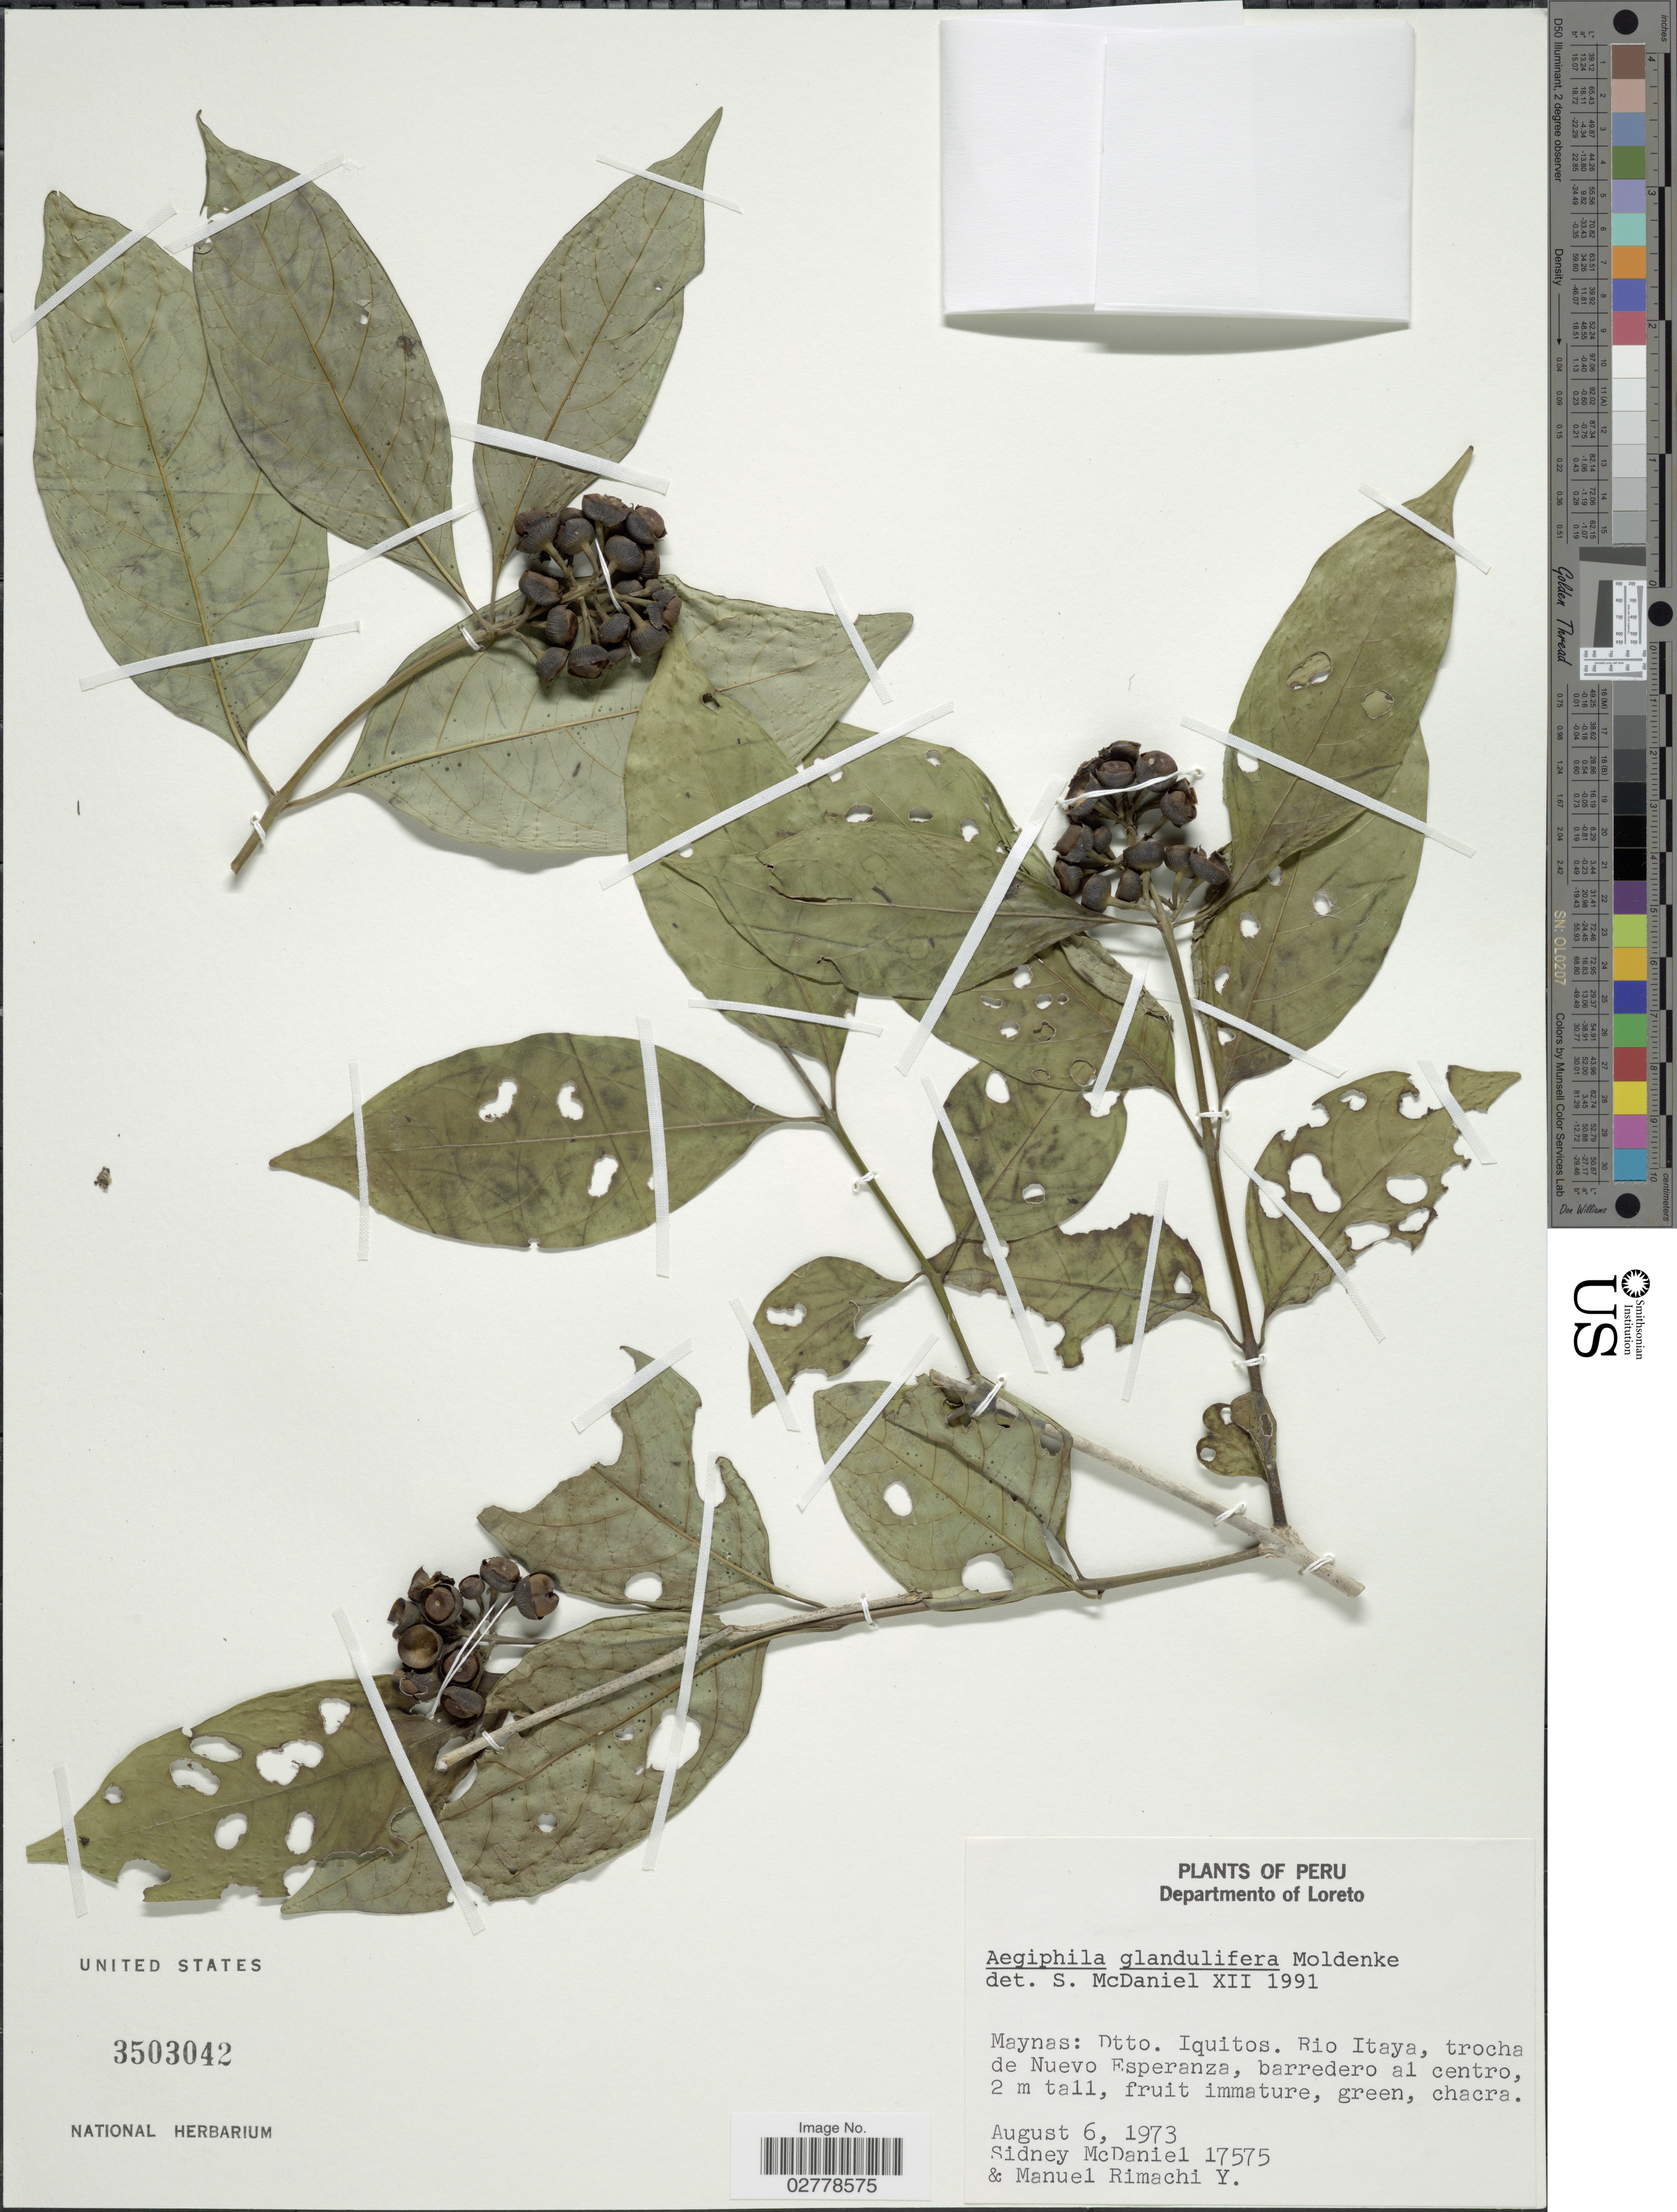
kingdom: Plantae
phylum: Tracheophyta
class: Magnoliopsida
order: Lamiales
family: Lamiaceae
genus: Aegiphila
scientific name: Aegiphila glandulifera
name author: Moldenke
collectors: S. McDaniel & M. Rimachi Y.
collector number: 17575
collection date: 1973-08-06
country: Peru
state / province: Loreto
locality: Departmento of Loreto. Maynas: Dtto. Iquitos. Rio Itaya, trocha de Nuevo Esperanza.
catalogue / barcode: US 3503042